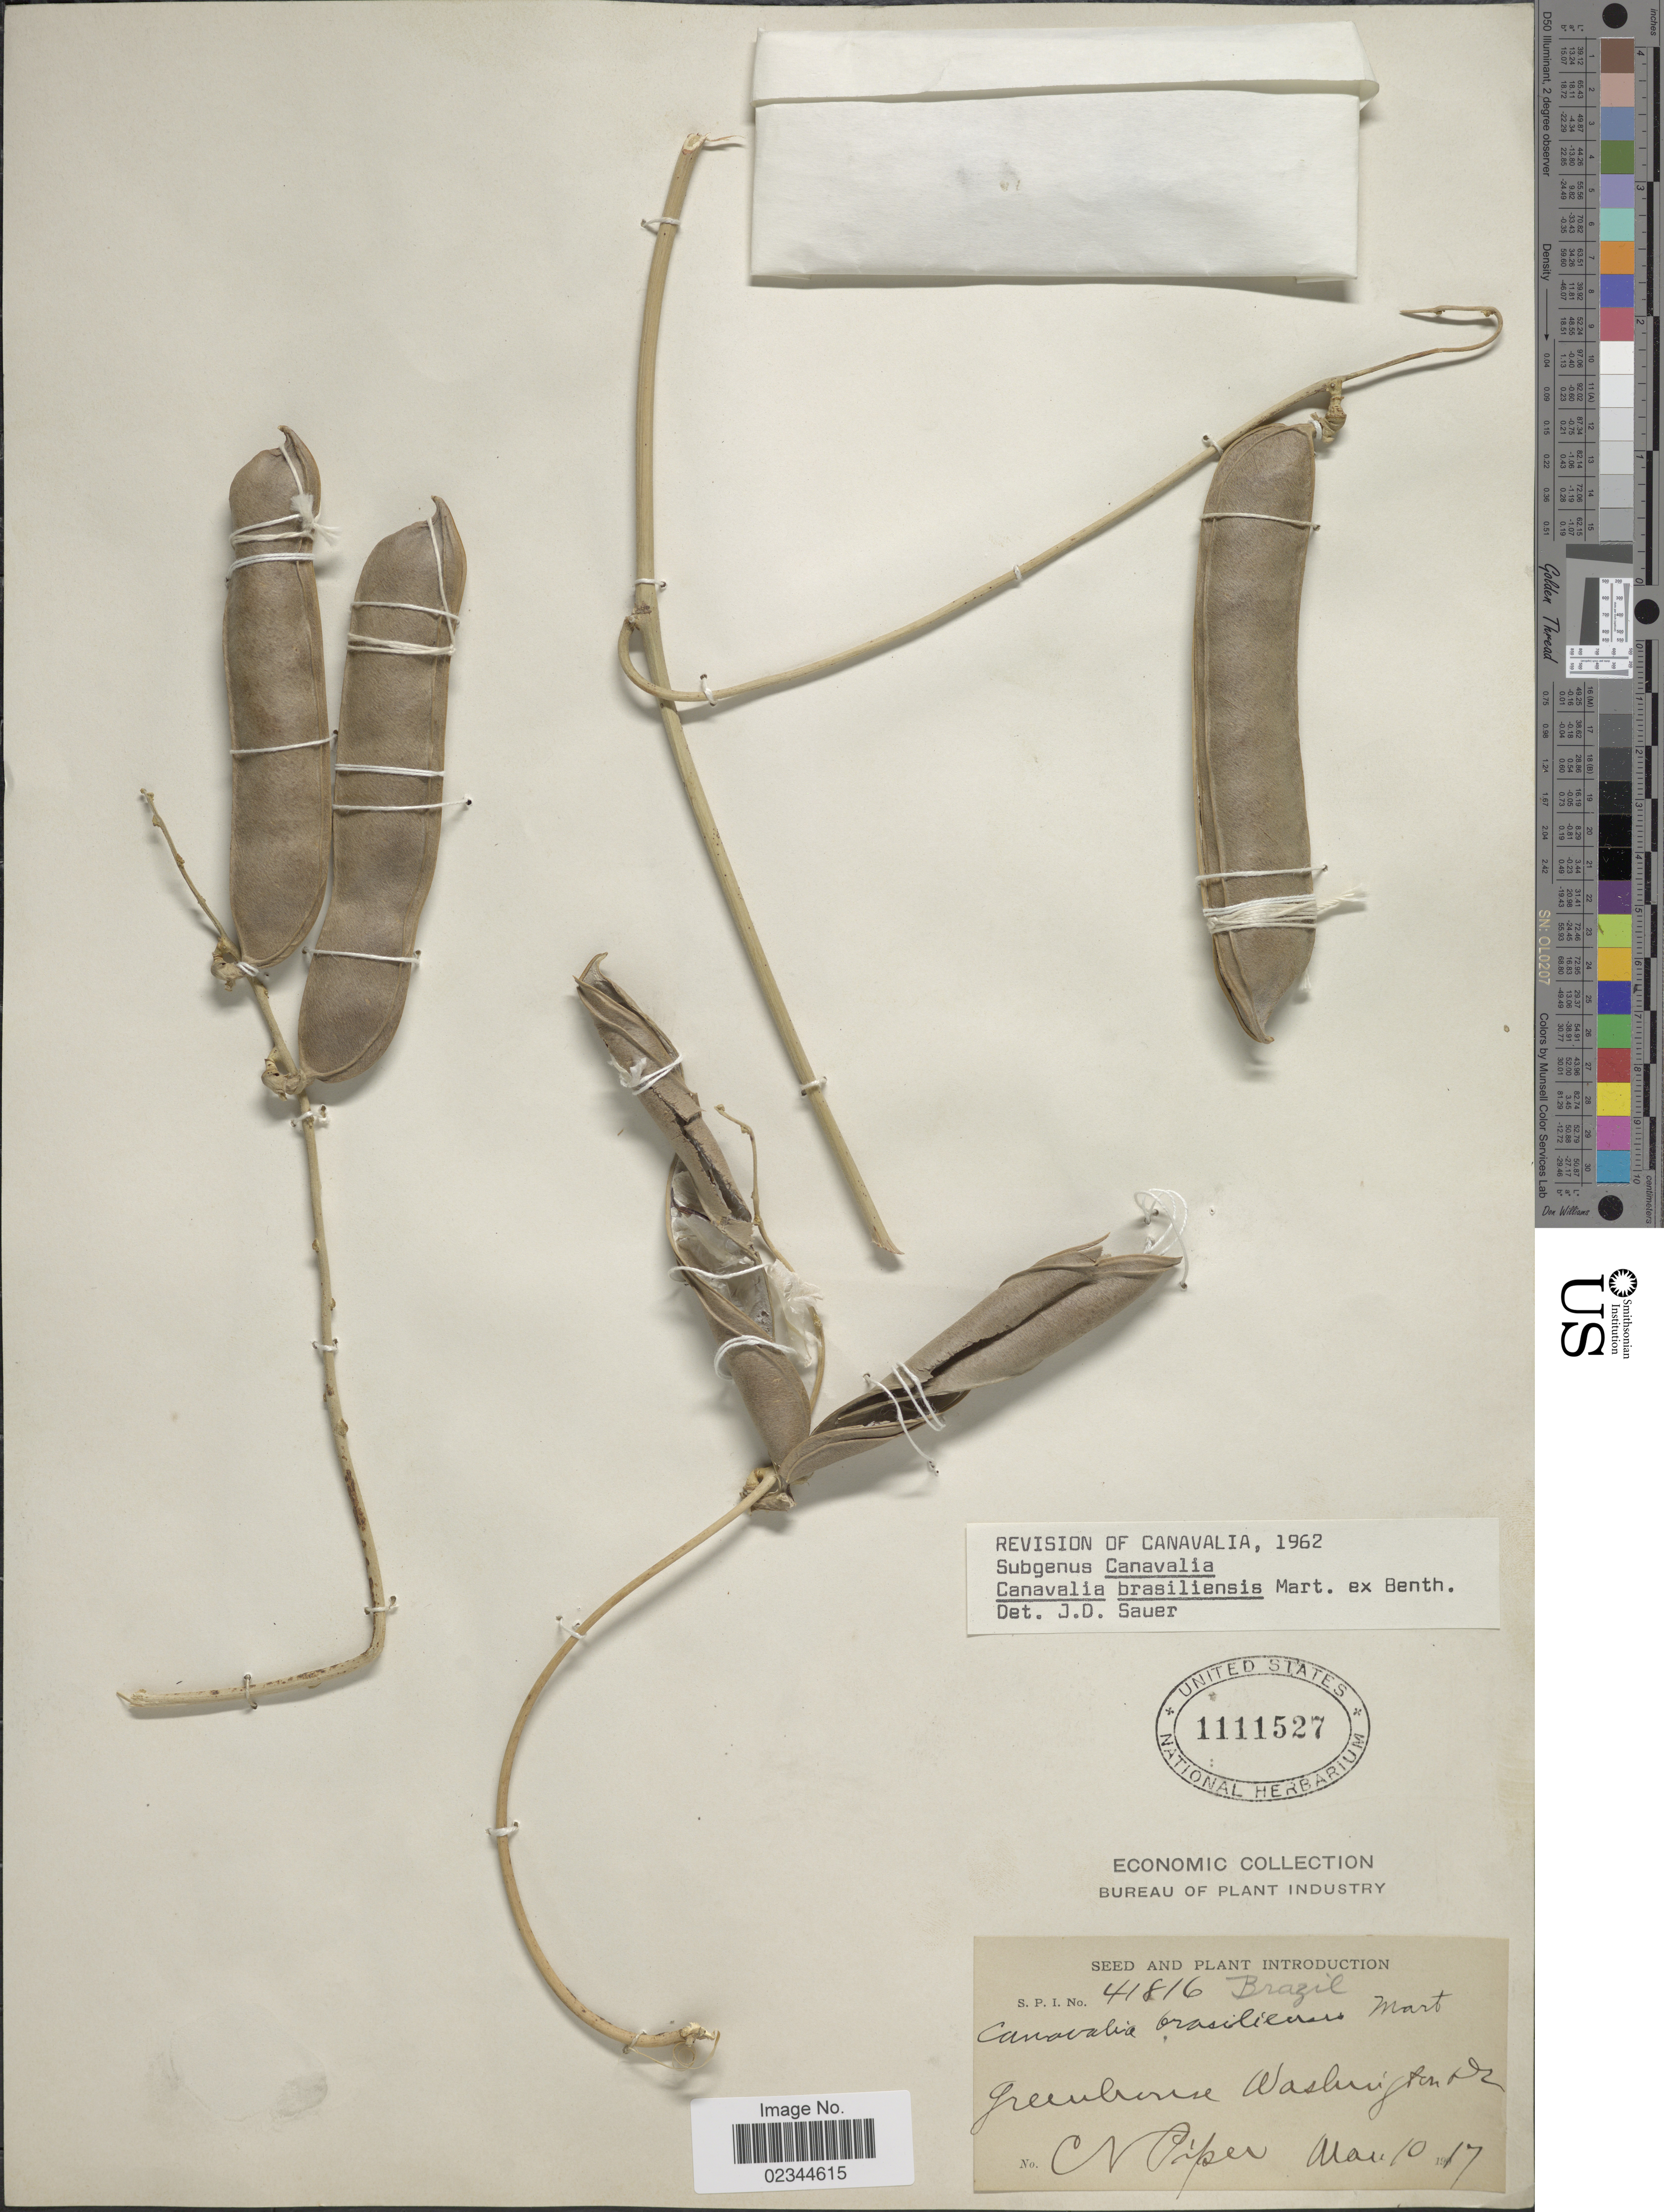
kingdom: Plantae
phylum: Tracheophyta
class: Magnoliopsida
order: Fabales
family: Fabaceae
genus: Canavalia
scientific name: Canavalia brasiliensis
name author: Mart. ex Benth.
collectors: C. V. Piper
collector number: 41816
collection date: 1917-03-10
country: United States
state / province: District of Columbia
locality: Greenhouse, Washington D.C.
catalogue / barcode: US 1111527